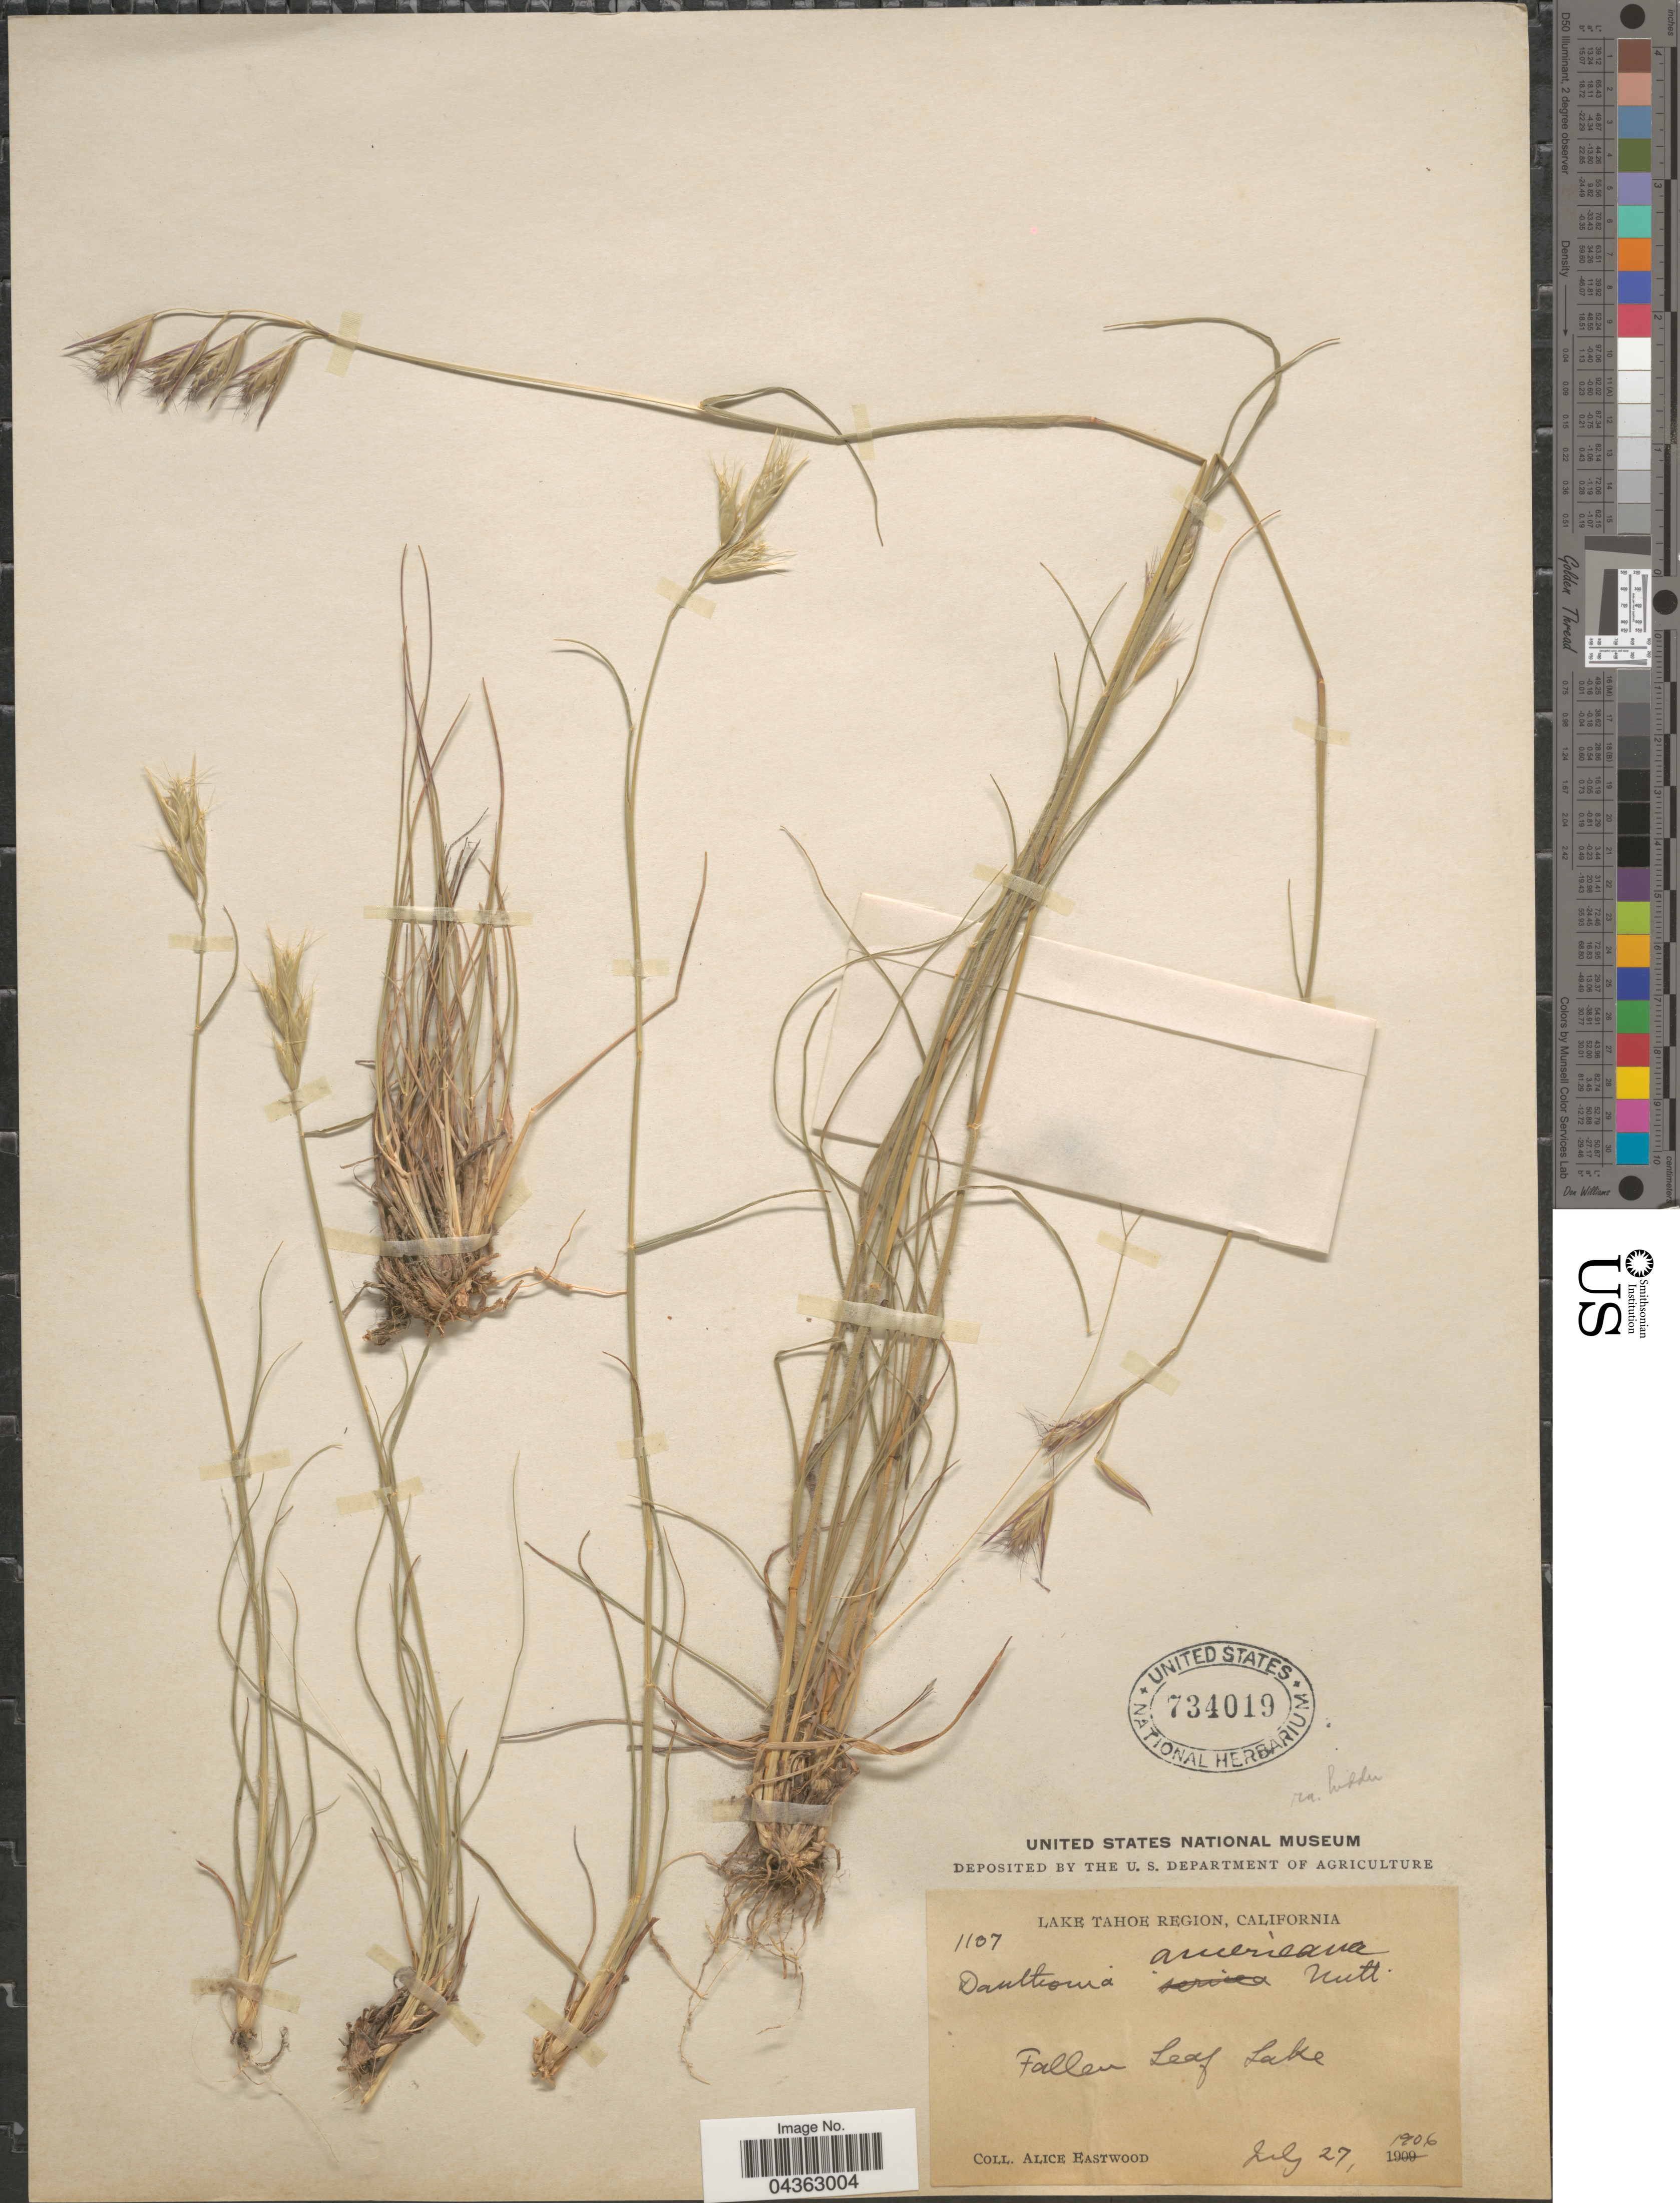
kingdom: Plantae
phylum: Tracheophyta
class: Liliopsida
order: Poales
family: Poaceae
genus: Danthonia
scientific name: Danthonia californica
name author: Bol.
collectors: A. Eastwood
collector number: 1107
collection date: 1906-07-27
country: United States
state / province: California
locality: Lake Tahoe Region. Fallen Leaf Lake.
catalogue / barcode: US 734019